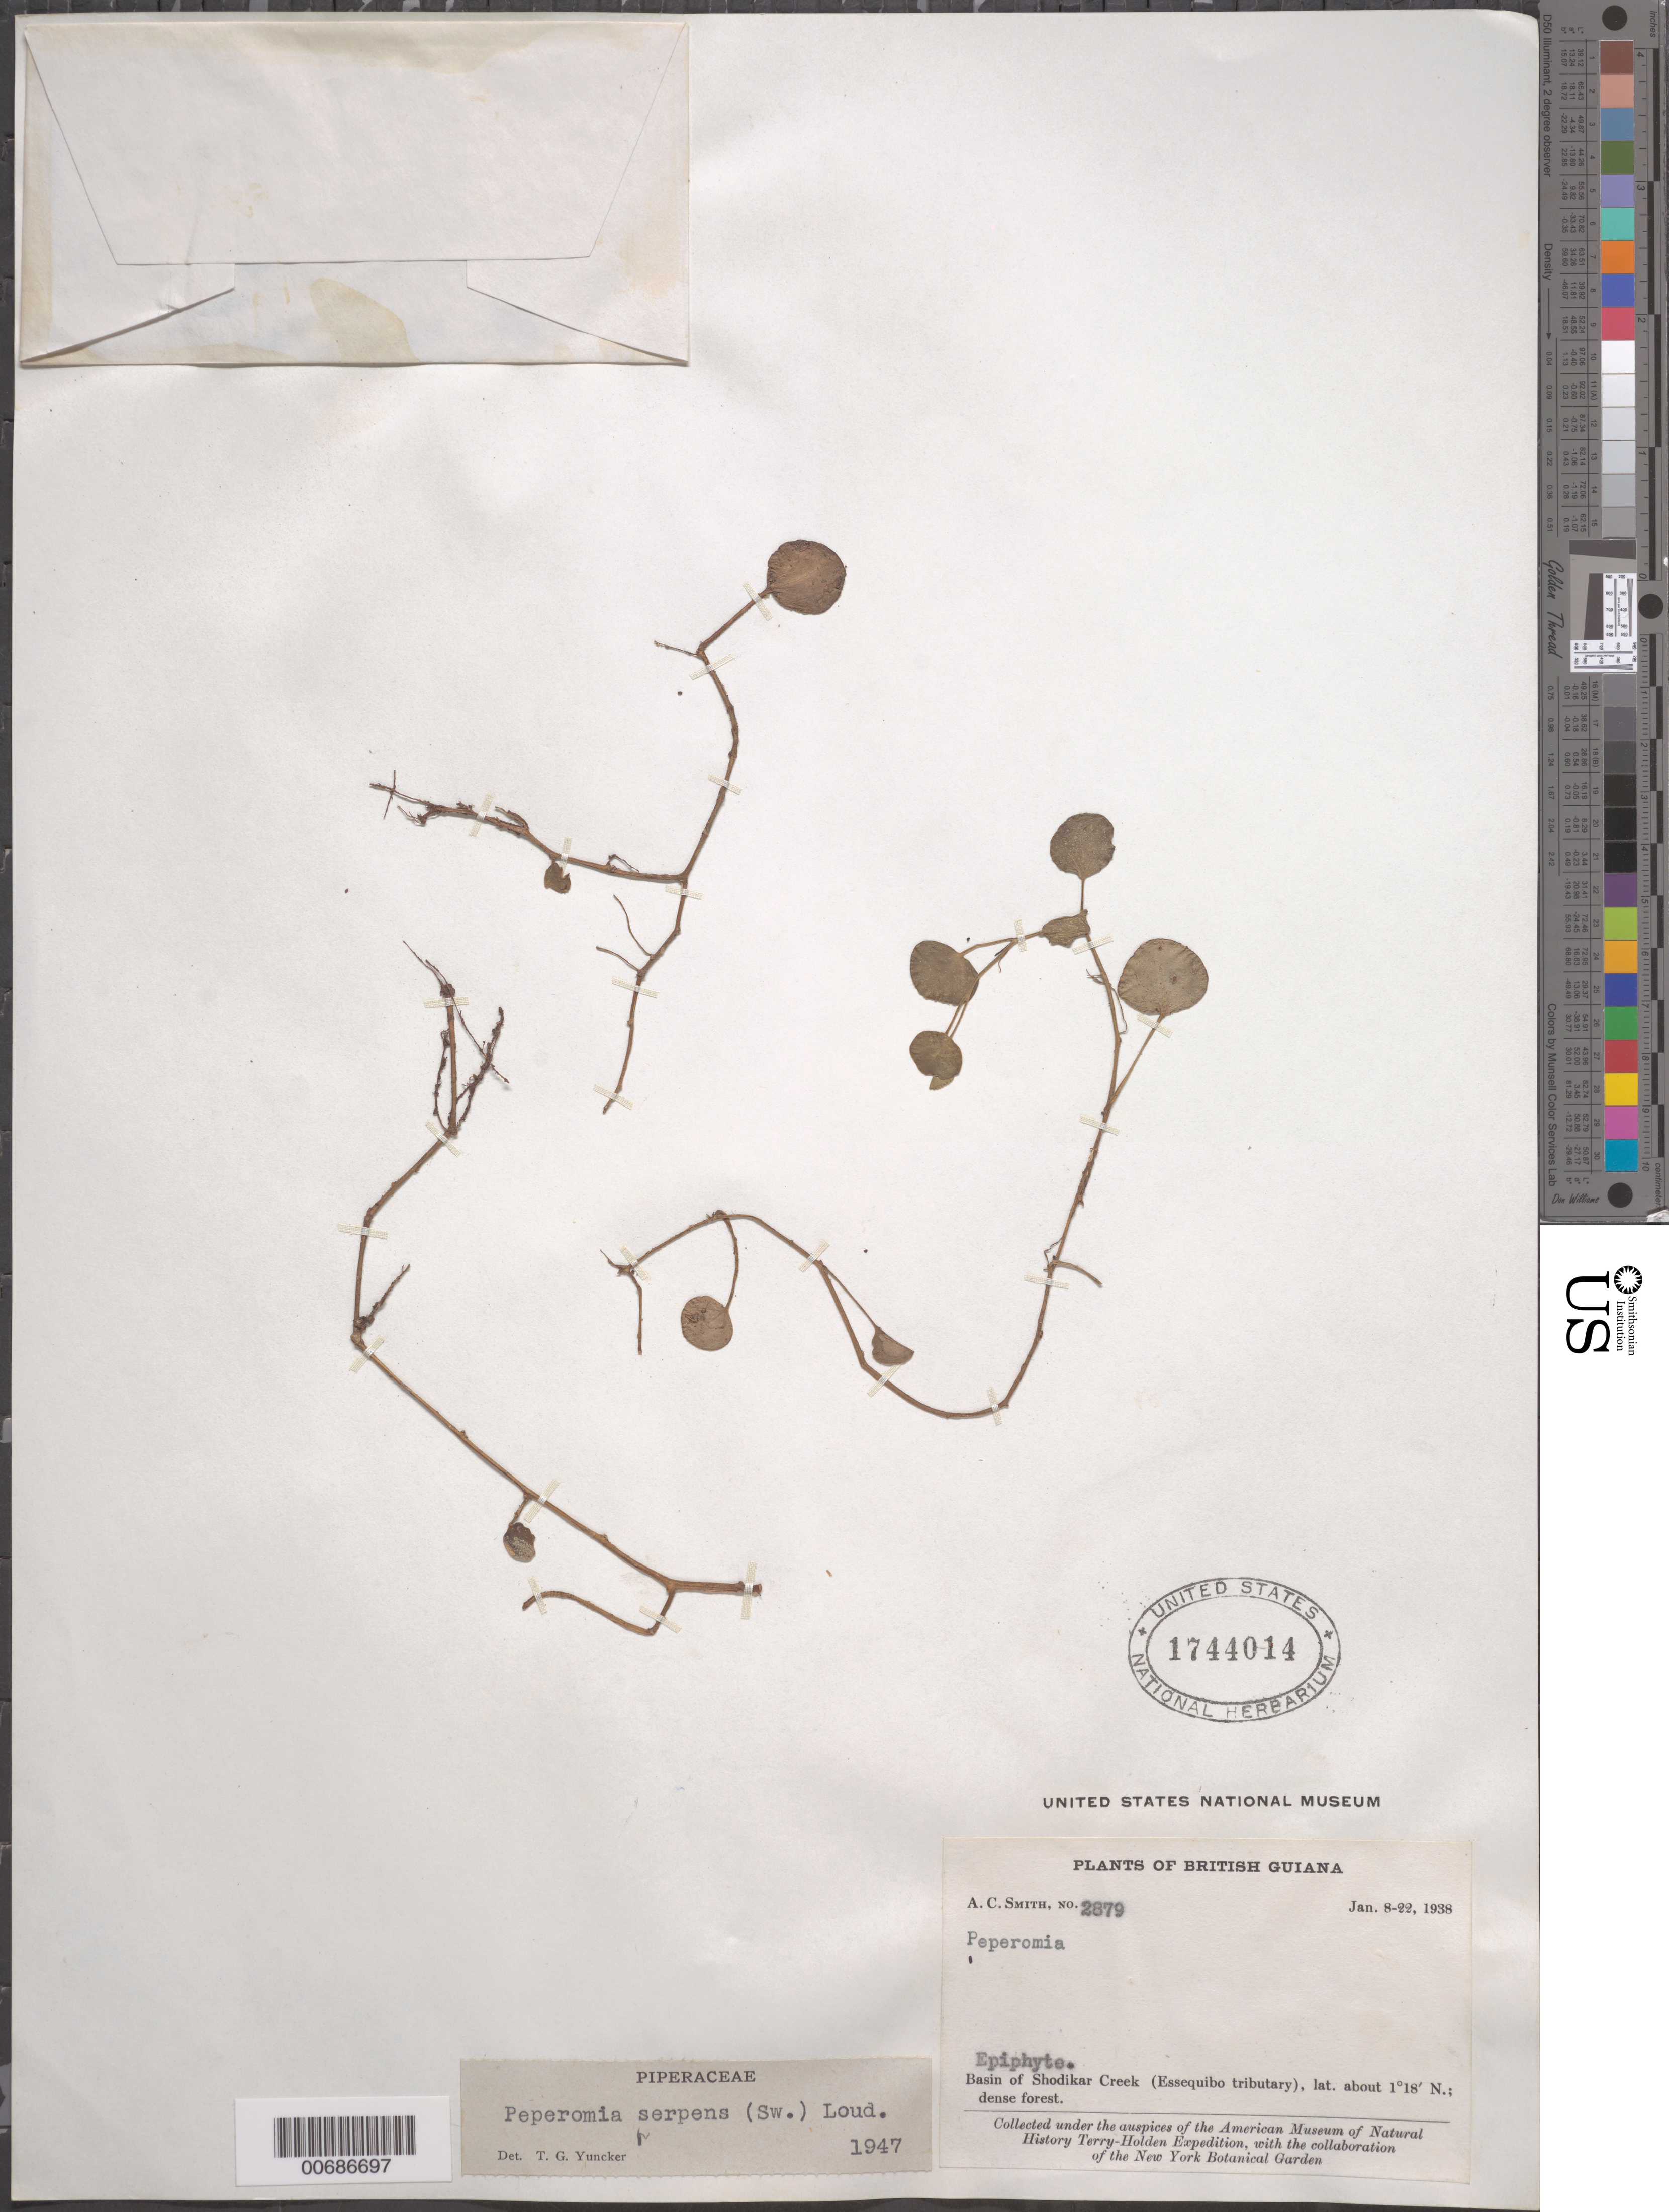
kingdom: Plantae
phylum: Tracheophyta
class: Magnoliopsida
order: Piperales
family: Piperaceae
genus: Peperomia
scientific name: Peperomia serpens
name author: (Sw.) Loudon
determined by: Yuncker, T. G.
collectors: A. C. Smith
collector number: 2879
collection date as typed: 8-Jan-38 to 22-Jan-38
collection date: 1938-01-08/1938-01-22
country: Guyana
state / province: U. Takutu-U. Essequibo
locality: Shodikar Creek, basin of (Essequibo tributary), Akarai Mts.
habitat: Dense forest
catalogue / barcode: US 1744014